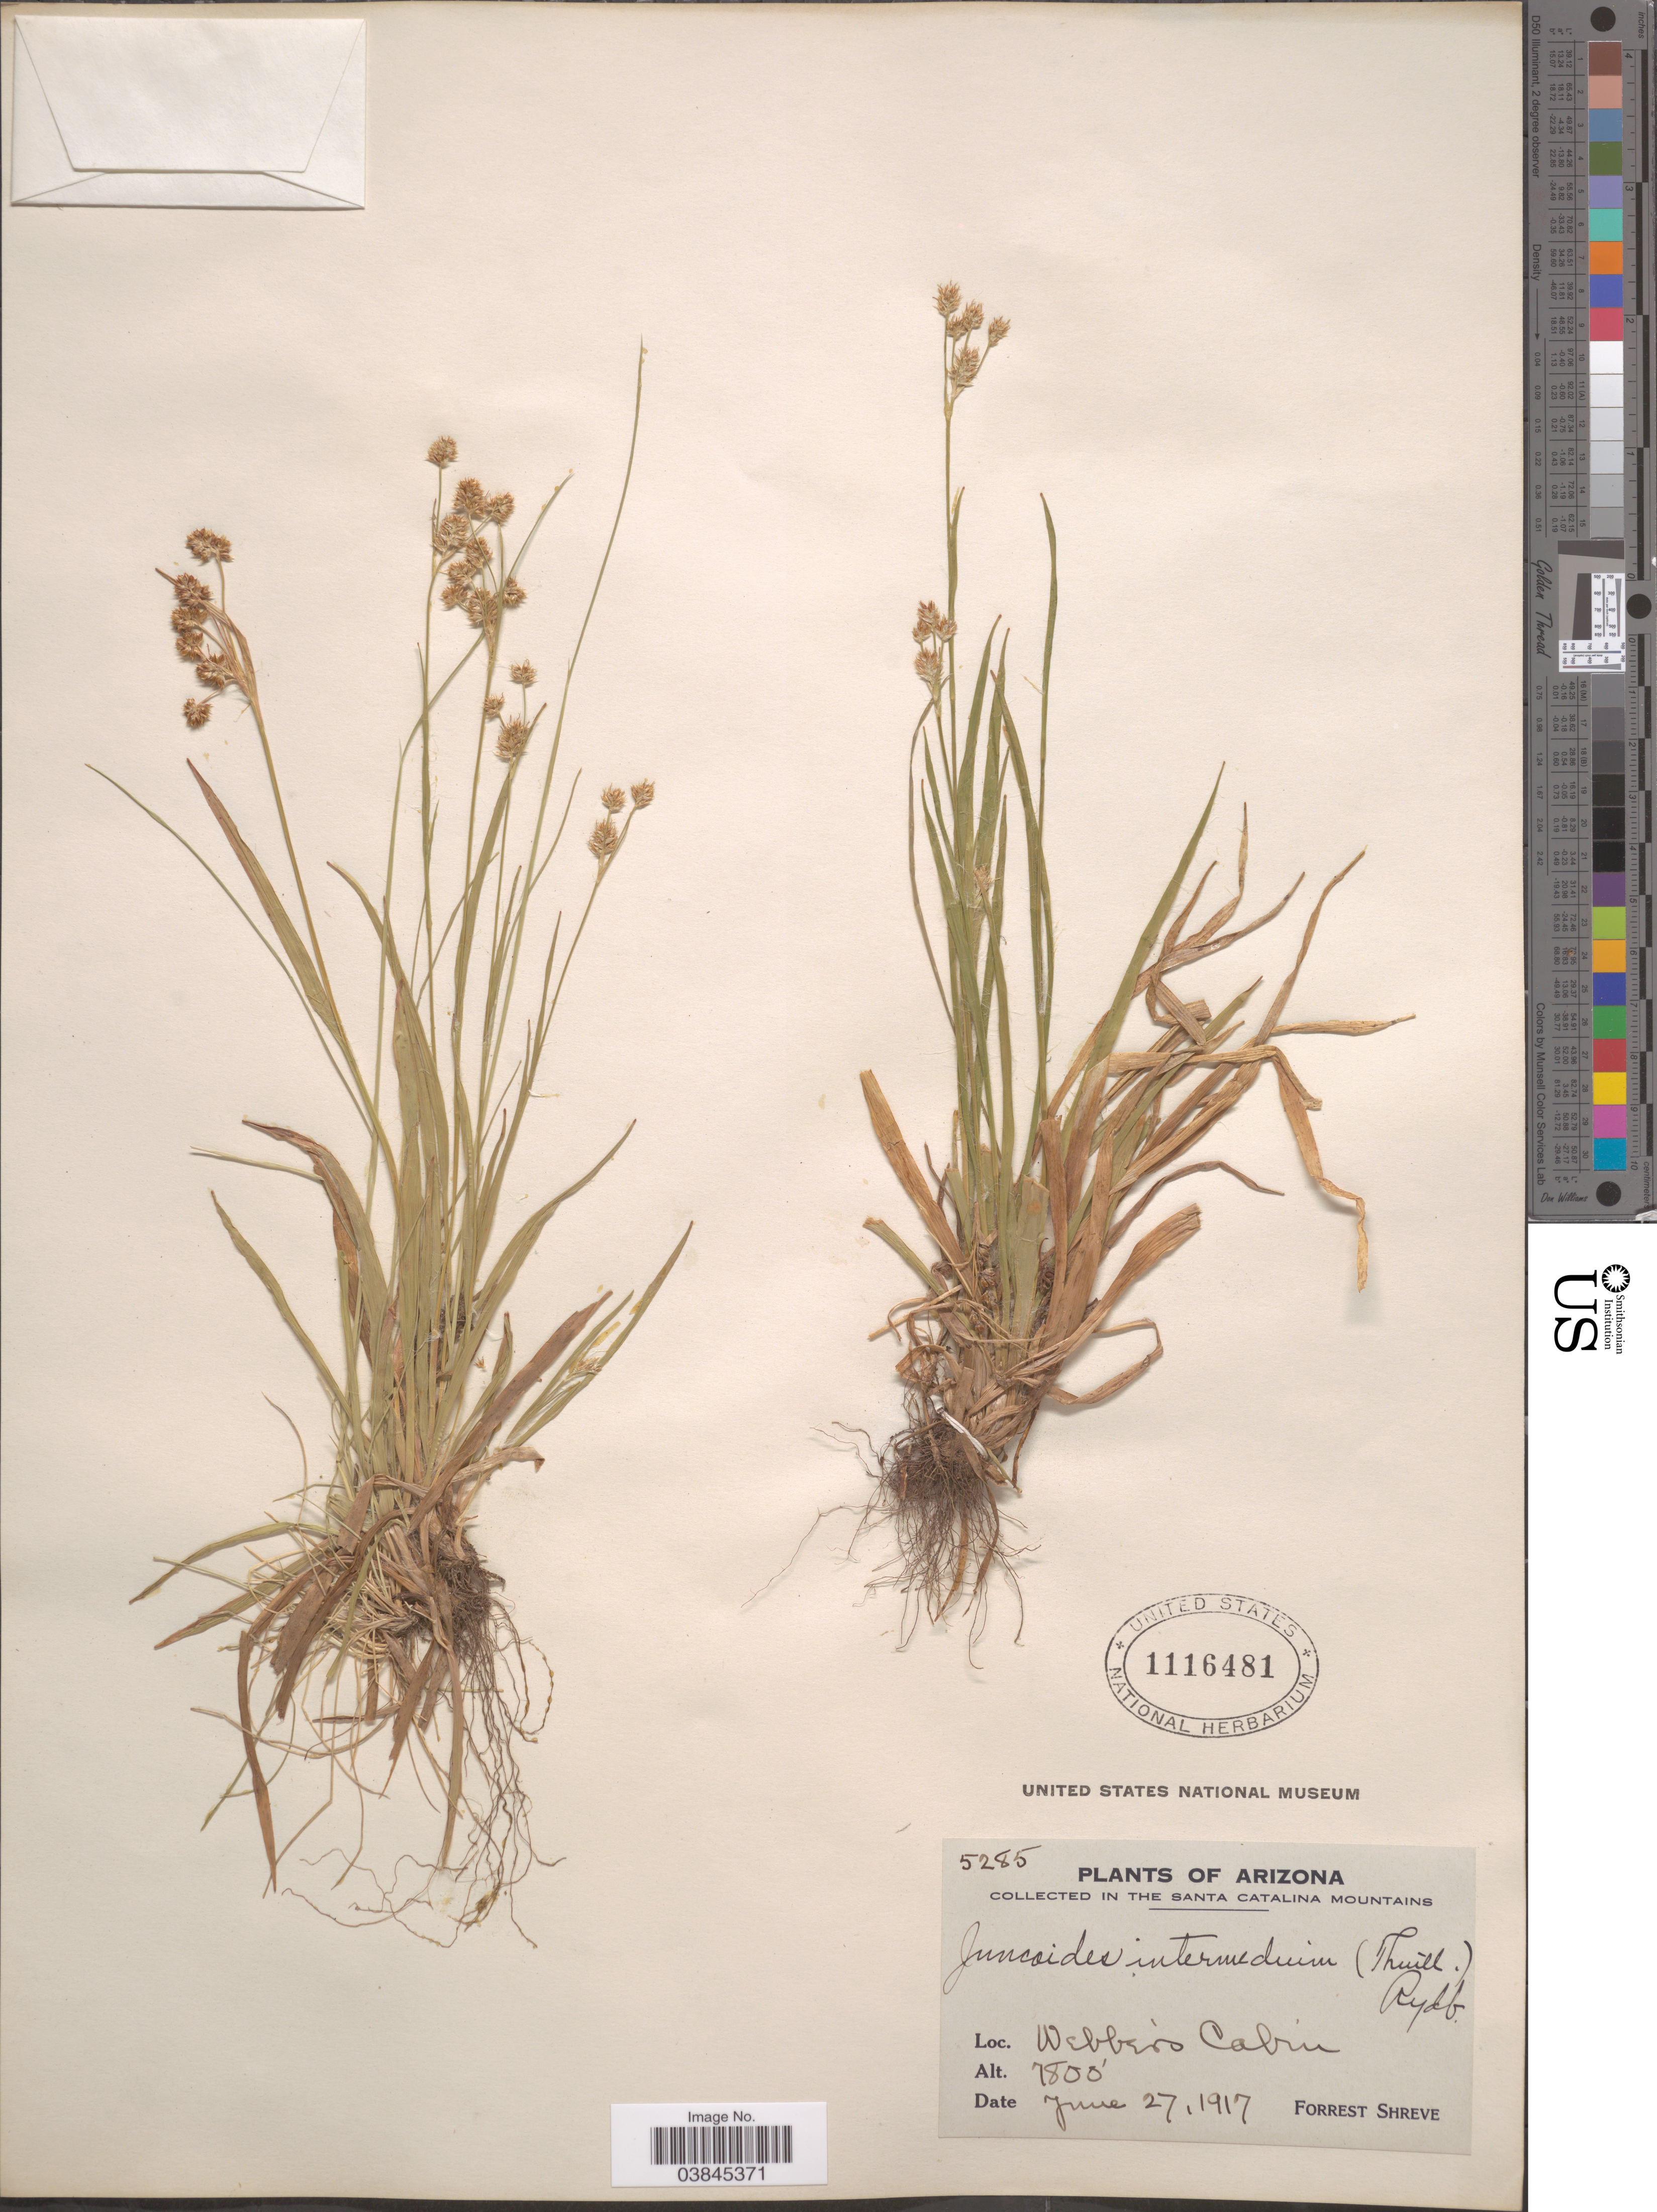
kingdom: Plantae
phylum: Tracheophyta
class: Liliopsida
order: Poales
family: Juncaceae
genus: Luzula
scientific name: Luzula campestris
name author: (L.) DC.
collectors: F. Shreve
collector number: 5285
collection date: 1917-06-27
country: United States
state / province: Arizona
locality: In the Santa Catalina Mountains. Webber's Cabin.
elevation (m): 2377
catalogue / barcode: US 1116481